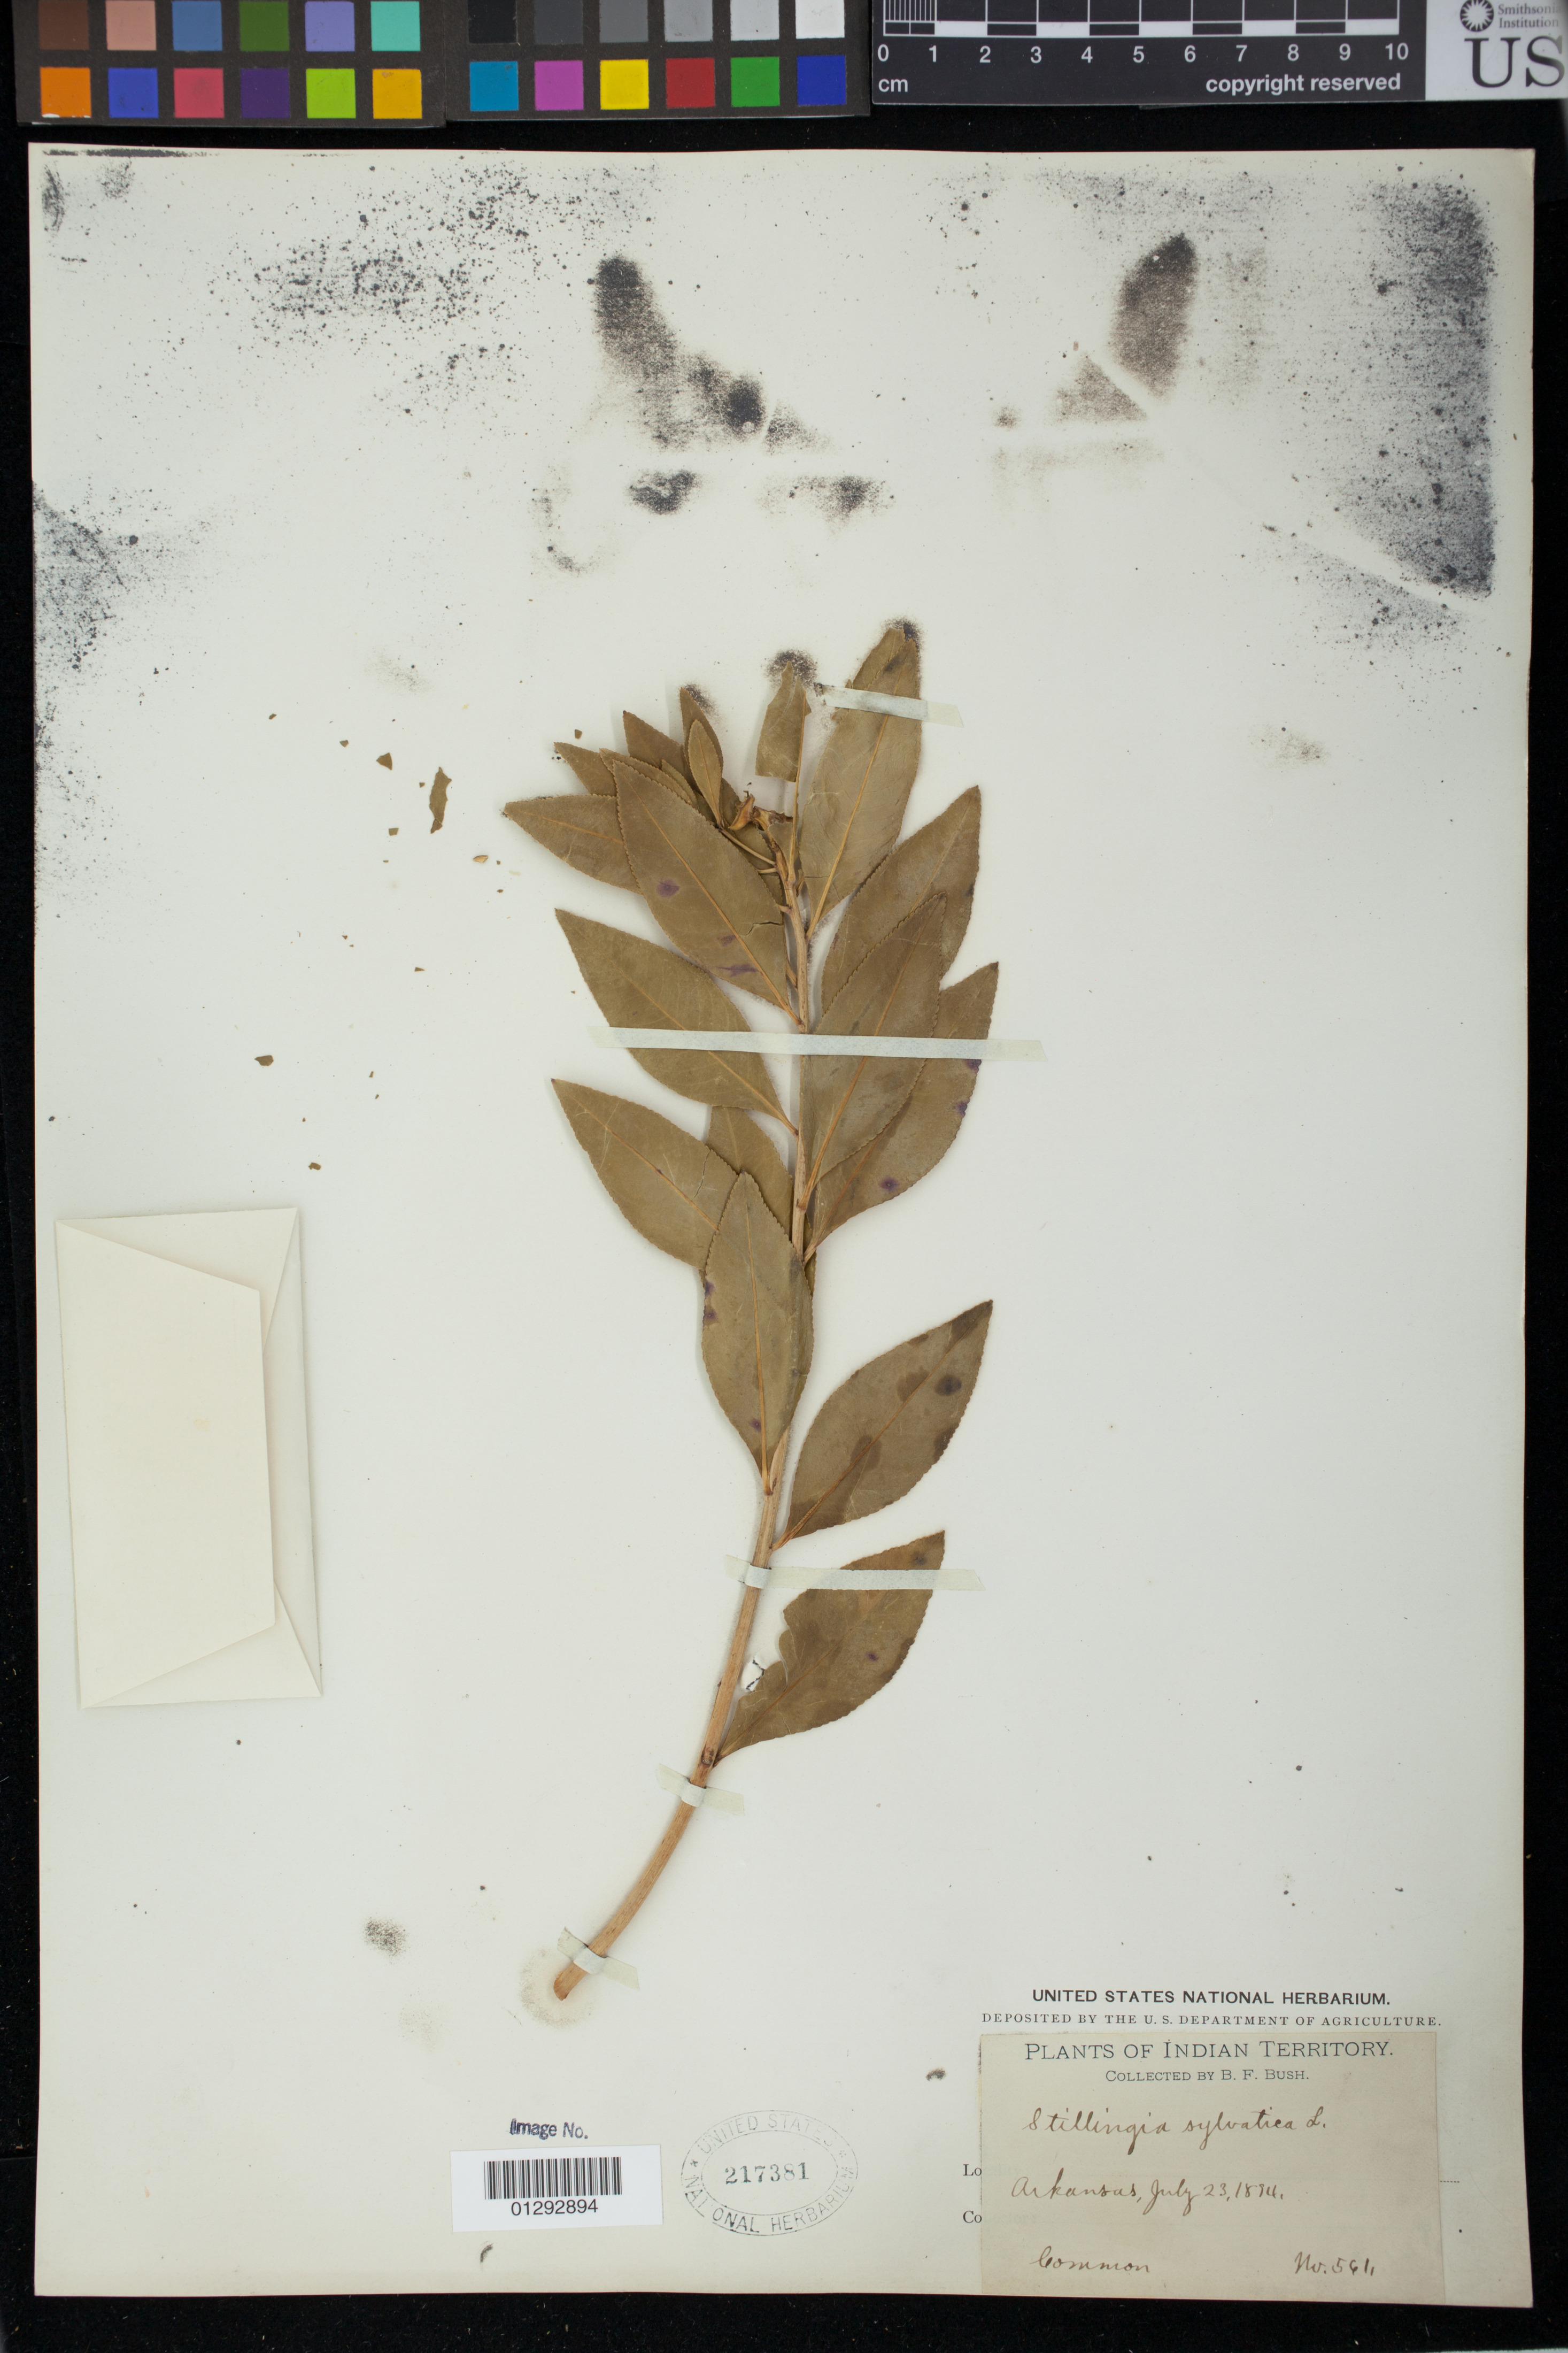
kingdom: Plantae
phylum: Tracheophyta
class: Magnoliopsida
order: Malpighiales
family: Euphorbiaceae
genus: Stillingia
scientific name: Stillingia sylvatica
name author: L.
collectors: B. F. Bush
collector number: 561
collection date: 1894-07-23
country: United States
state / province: Arkansas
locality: Indian Territory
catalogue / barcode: US 217381